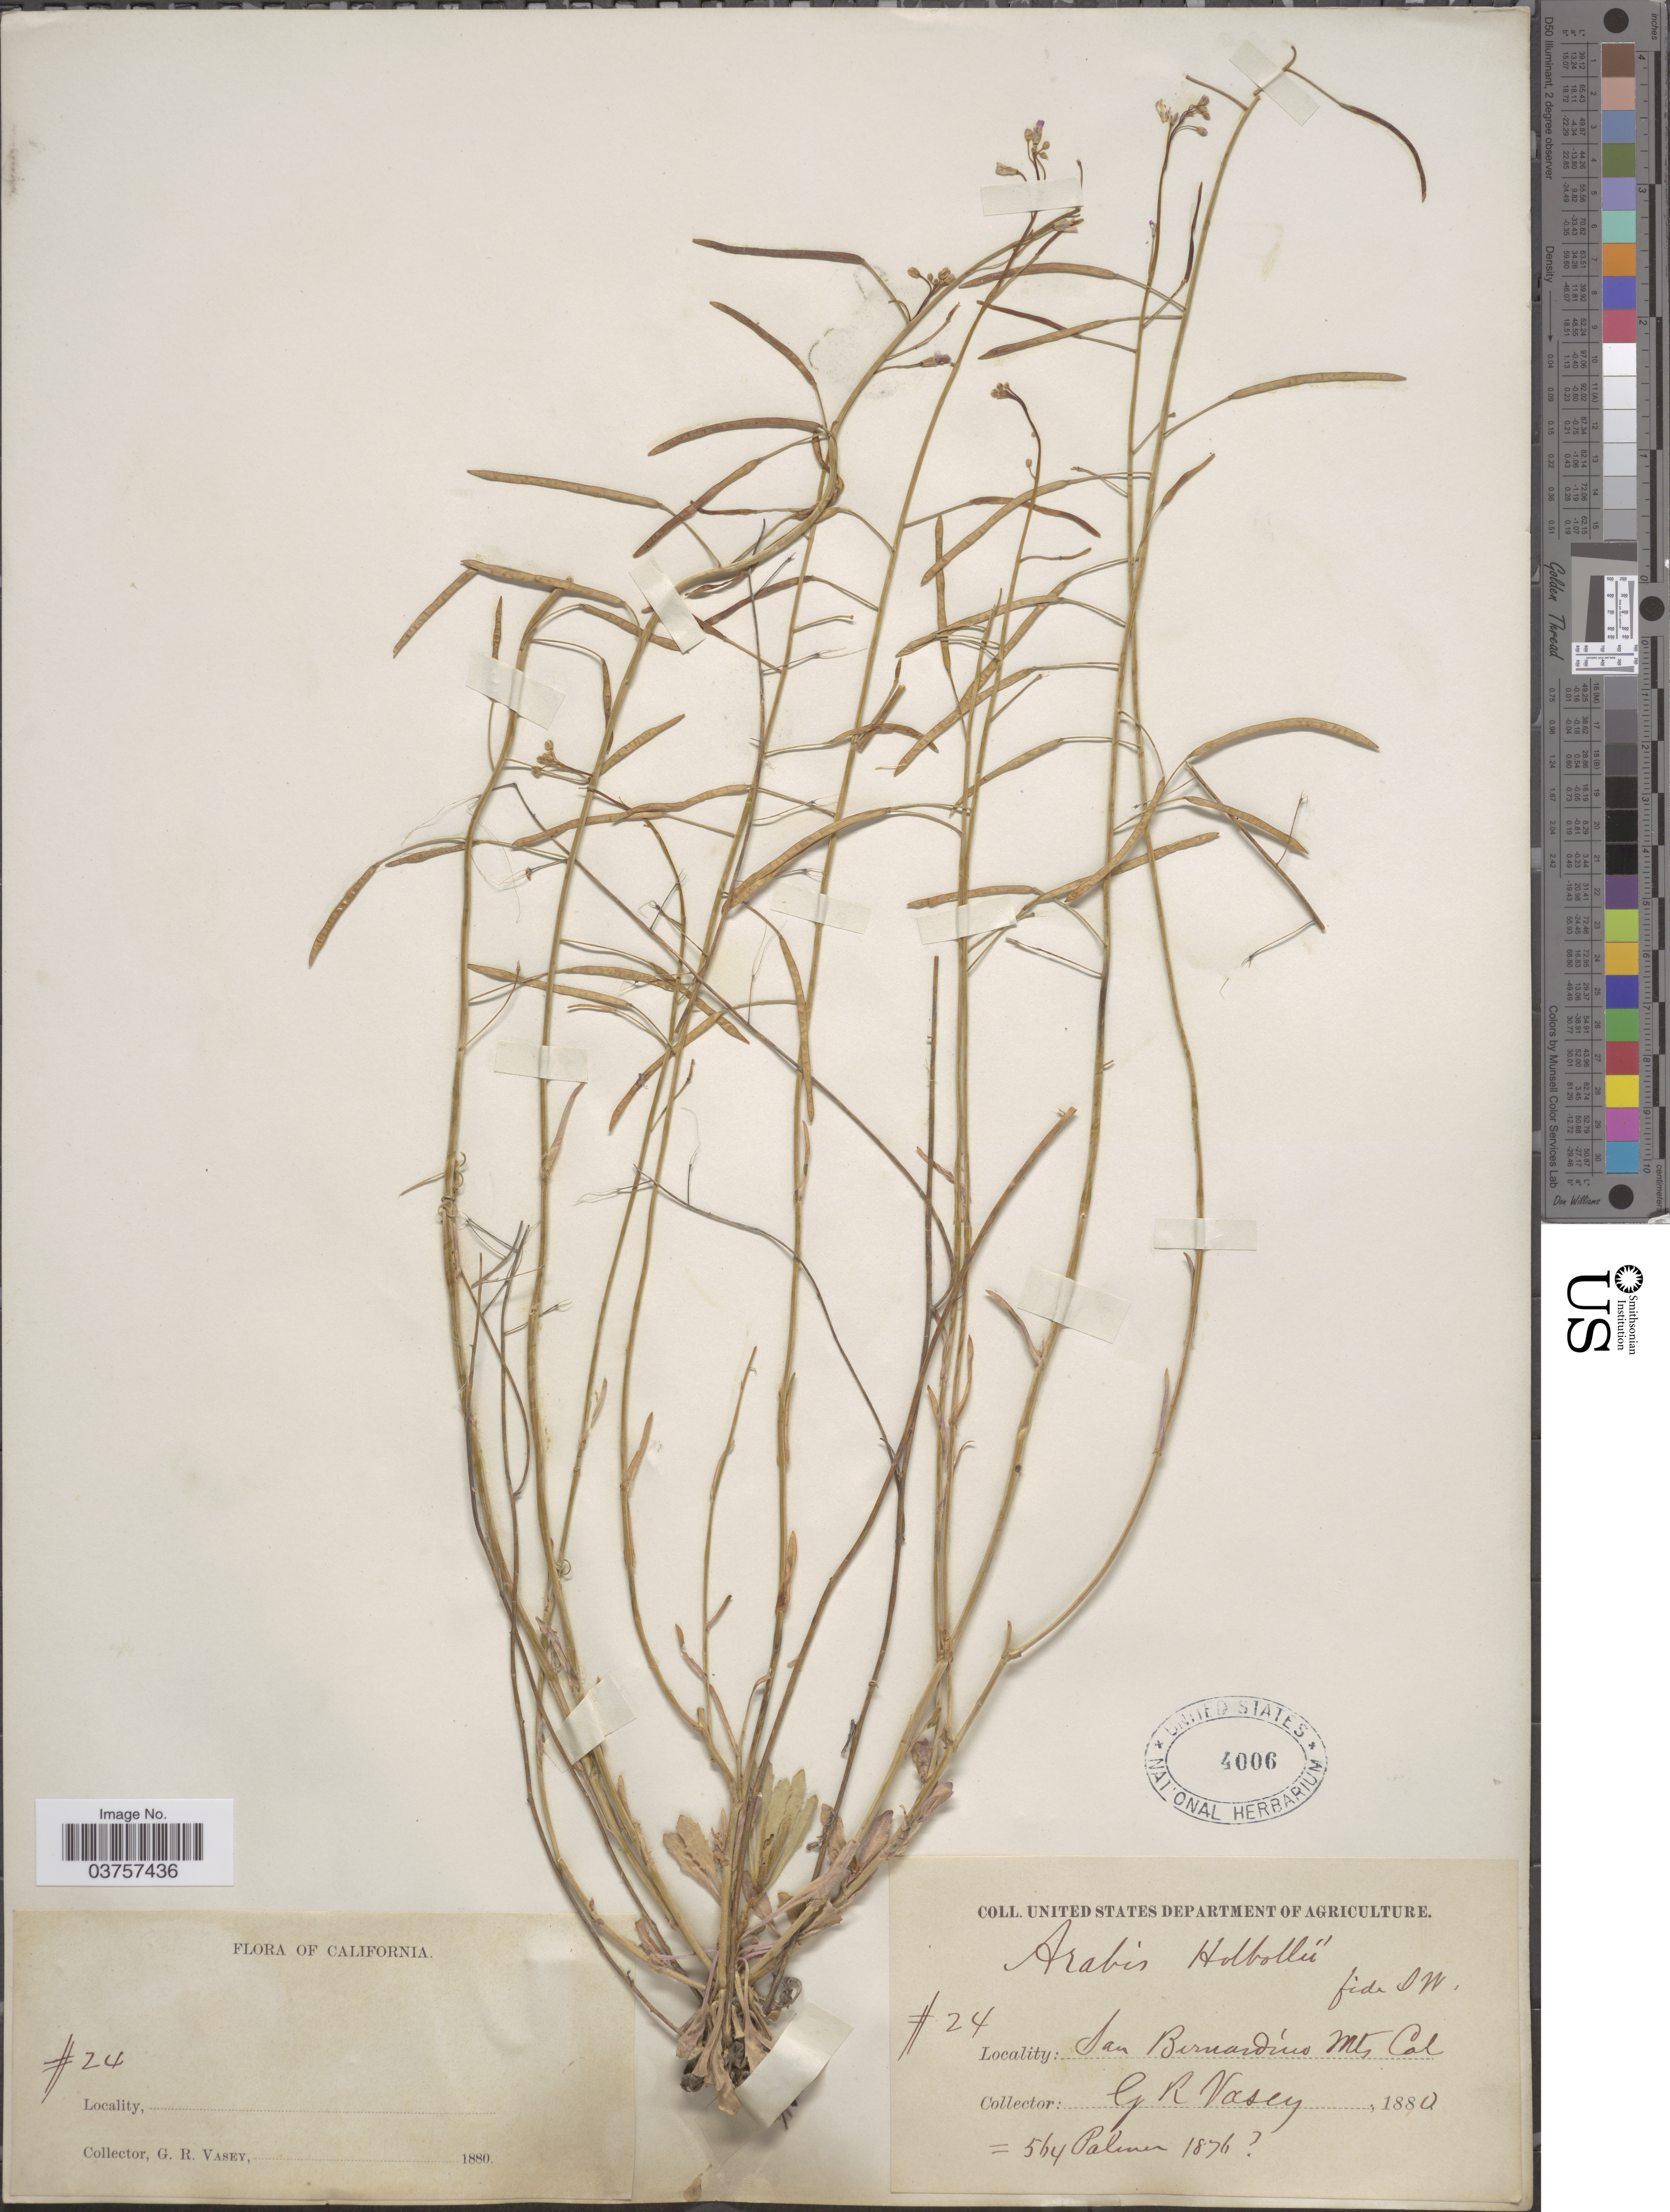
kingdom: Plantae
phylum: Tracheophyta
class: Magnoliopsida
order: Brassicales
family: Brassicaceae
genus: Arabis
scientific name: Arabis holboellii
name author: Hornem.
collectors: G. R. Vasey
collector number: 24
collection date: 1880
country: United States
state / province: California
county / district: San Bernardino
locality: San Bernandino Mts Cal.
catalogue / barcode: US 4006